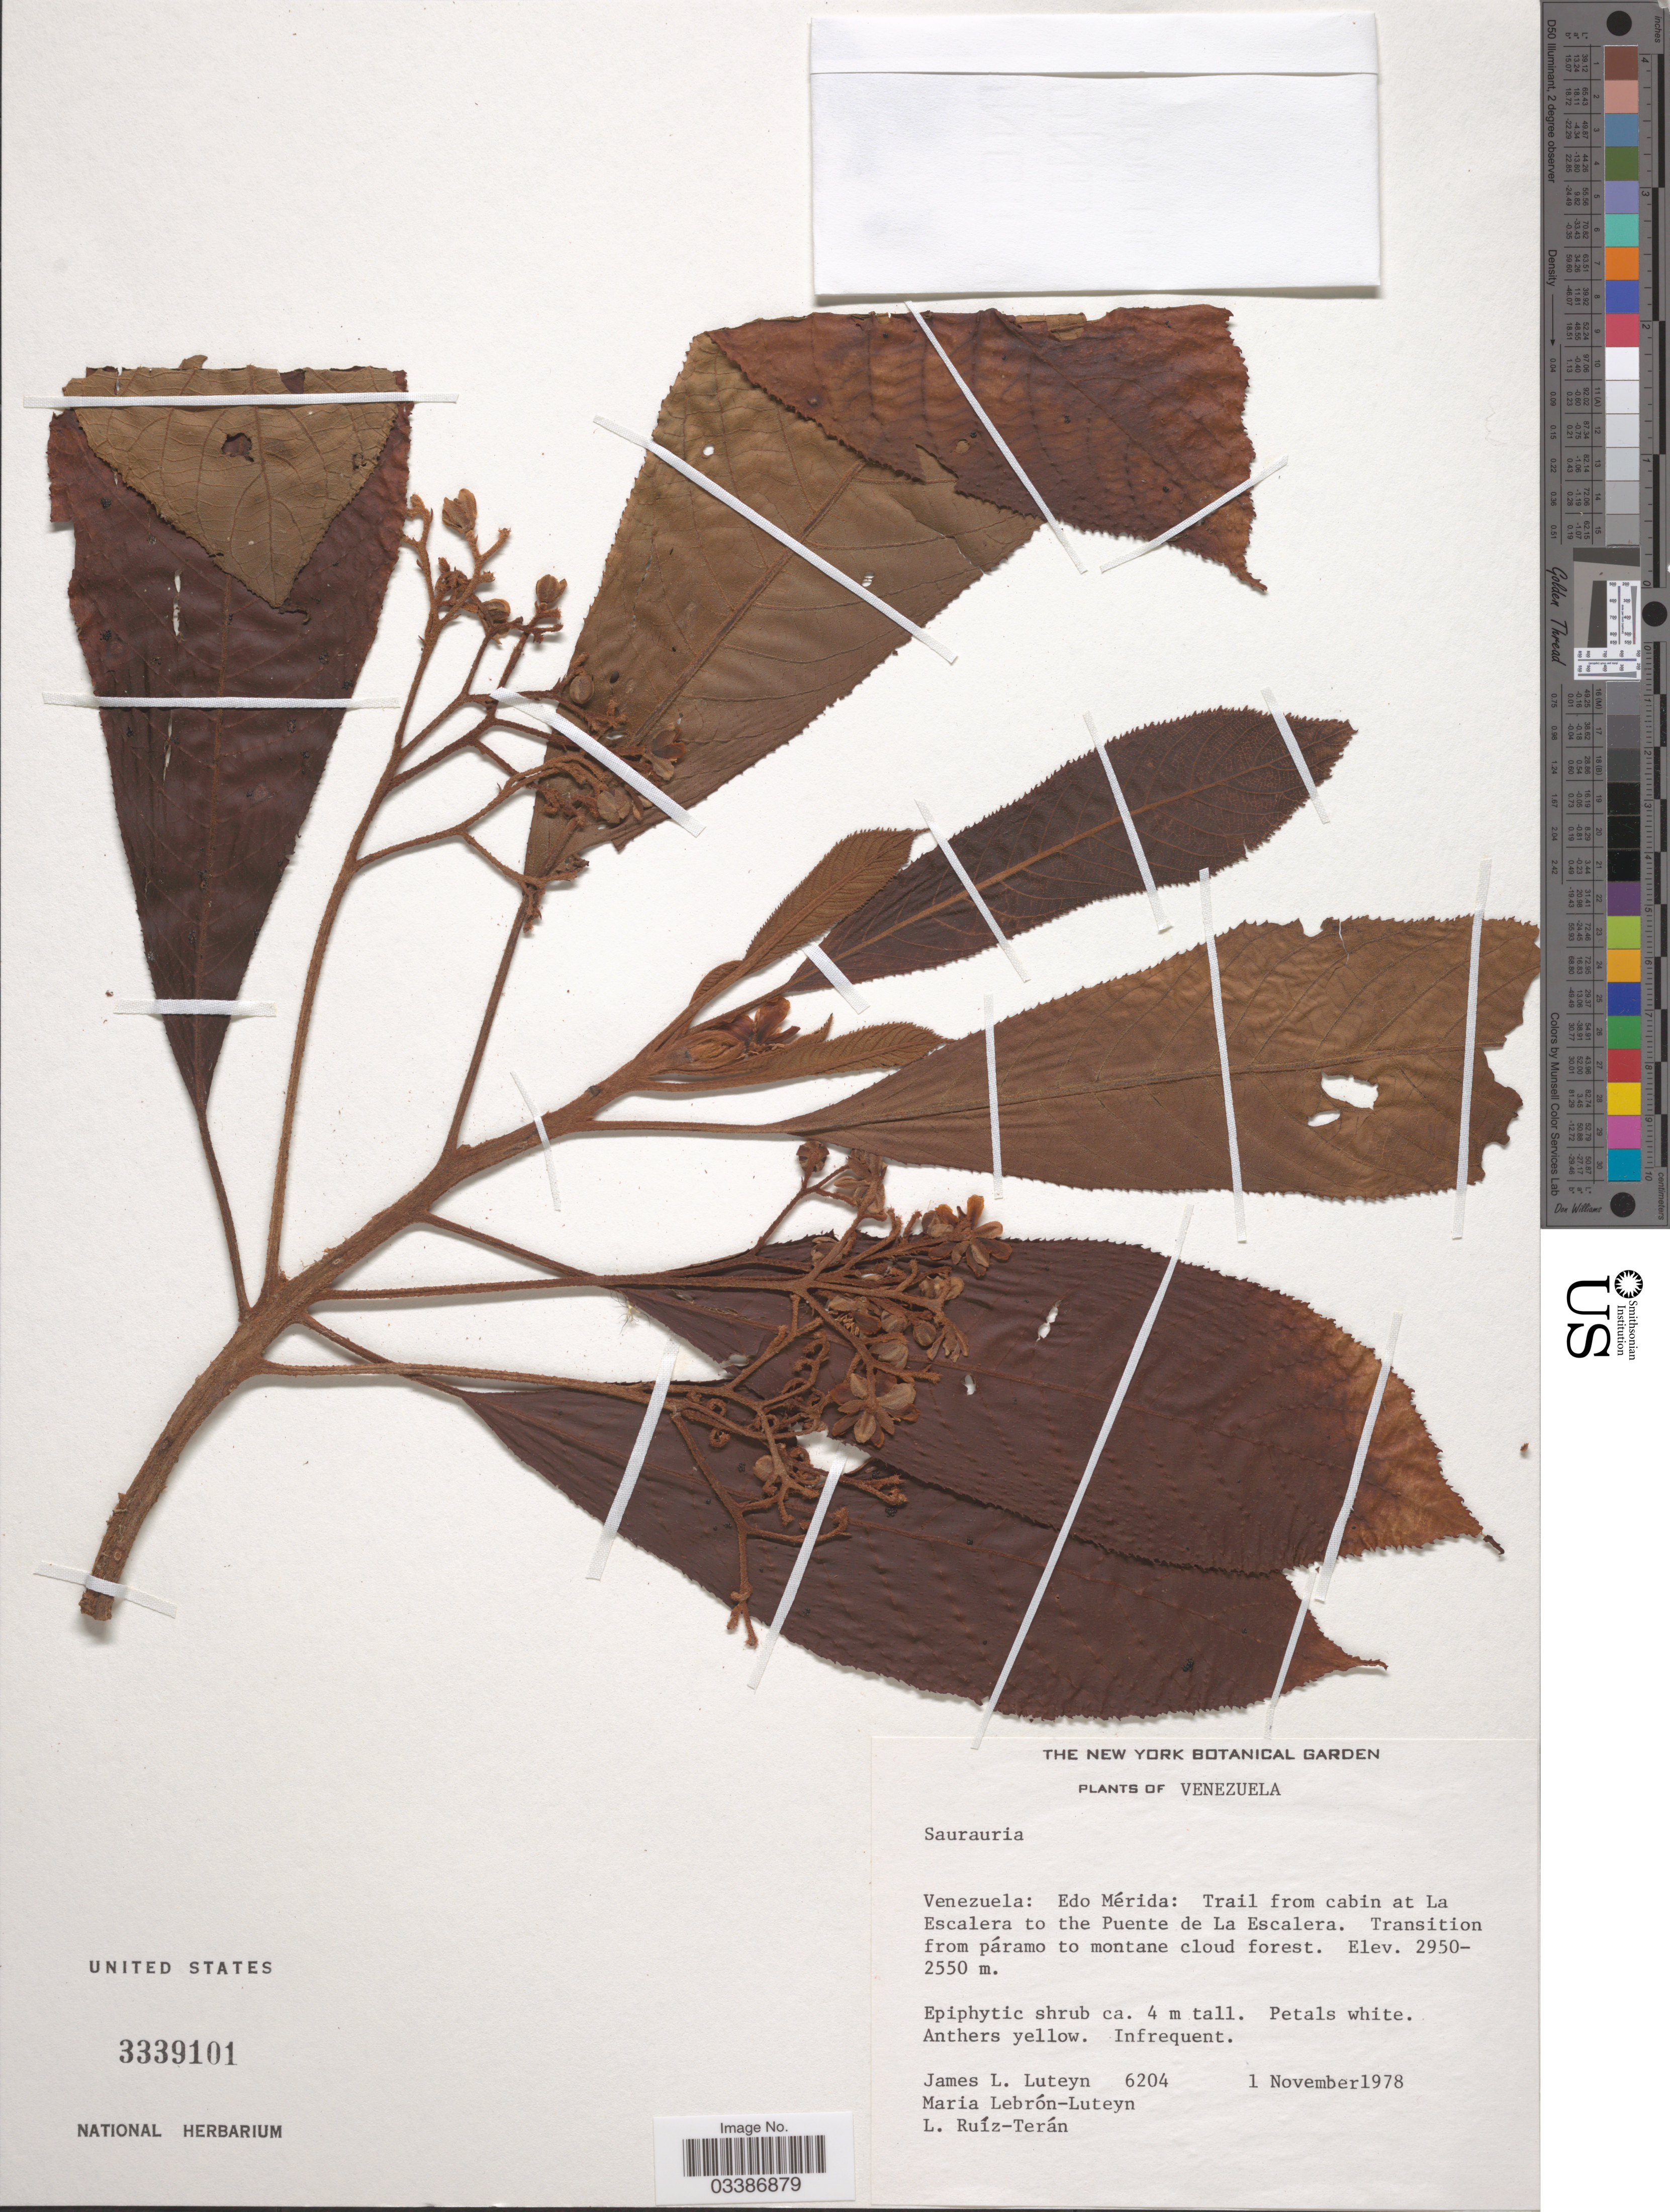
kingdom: Plantae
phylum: Tracheophyta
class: Magnoliopsida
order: Ericales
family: Actinidiaceae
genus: Saurauia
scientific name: Saurauia sp.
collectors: J. Luteyn, M. L. Lebrón-Luteyn & L. E. Ruíz-Terán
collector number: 6204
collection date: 1978-11-01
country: Venezuela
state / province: Mérida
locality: Trail from cabin at La Escalera to the Puente de La Escalera. Transition from páramo to montane cloud forest.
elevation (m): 2550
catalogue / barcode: US 3339101